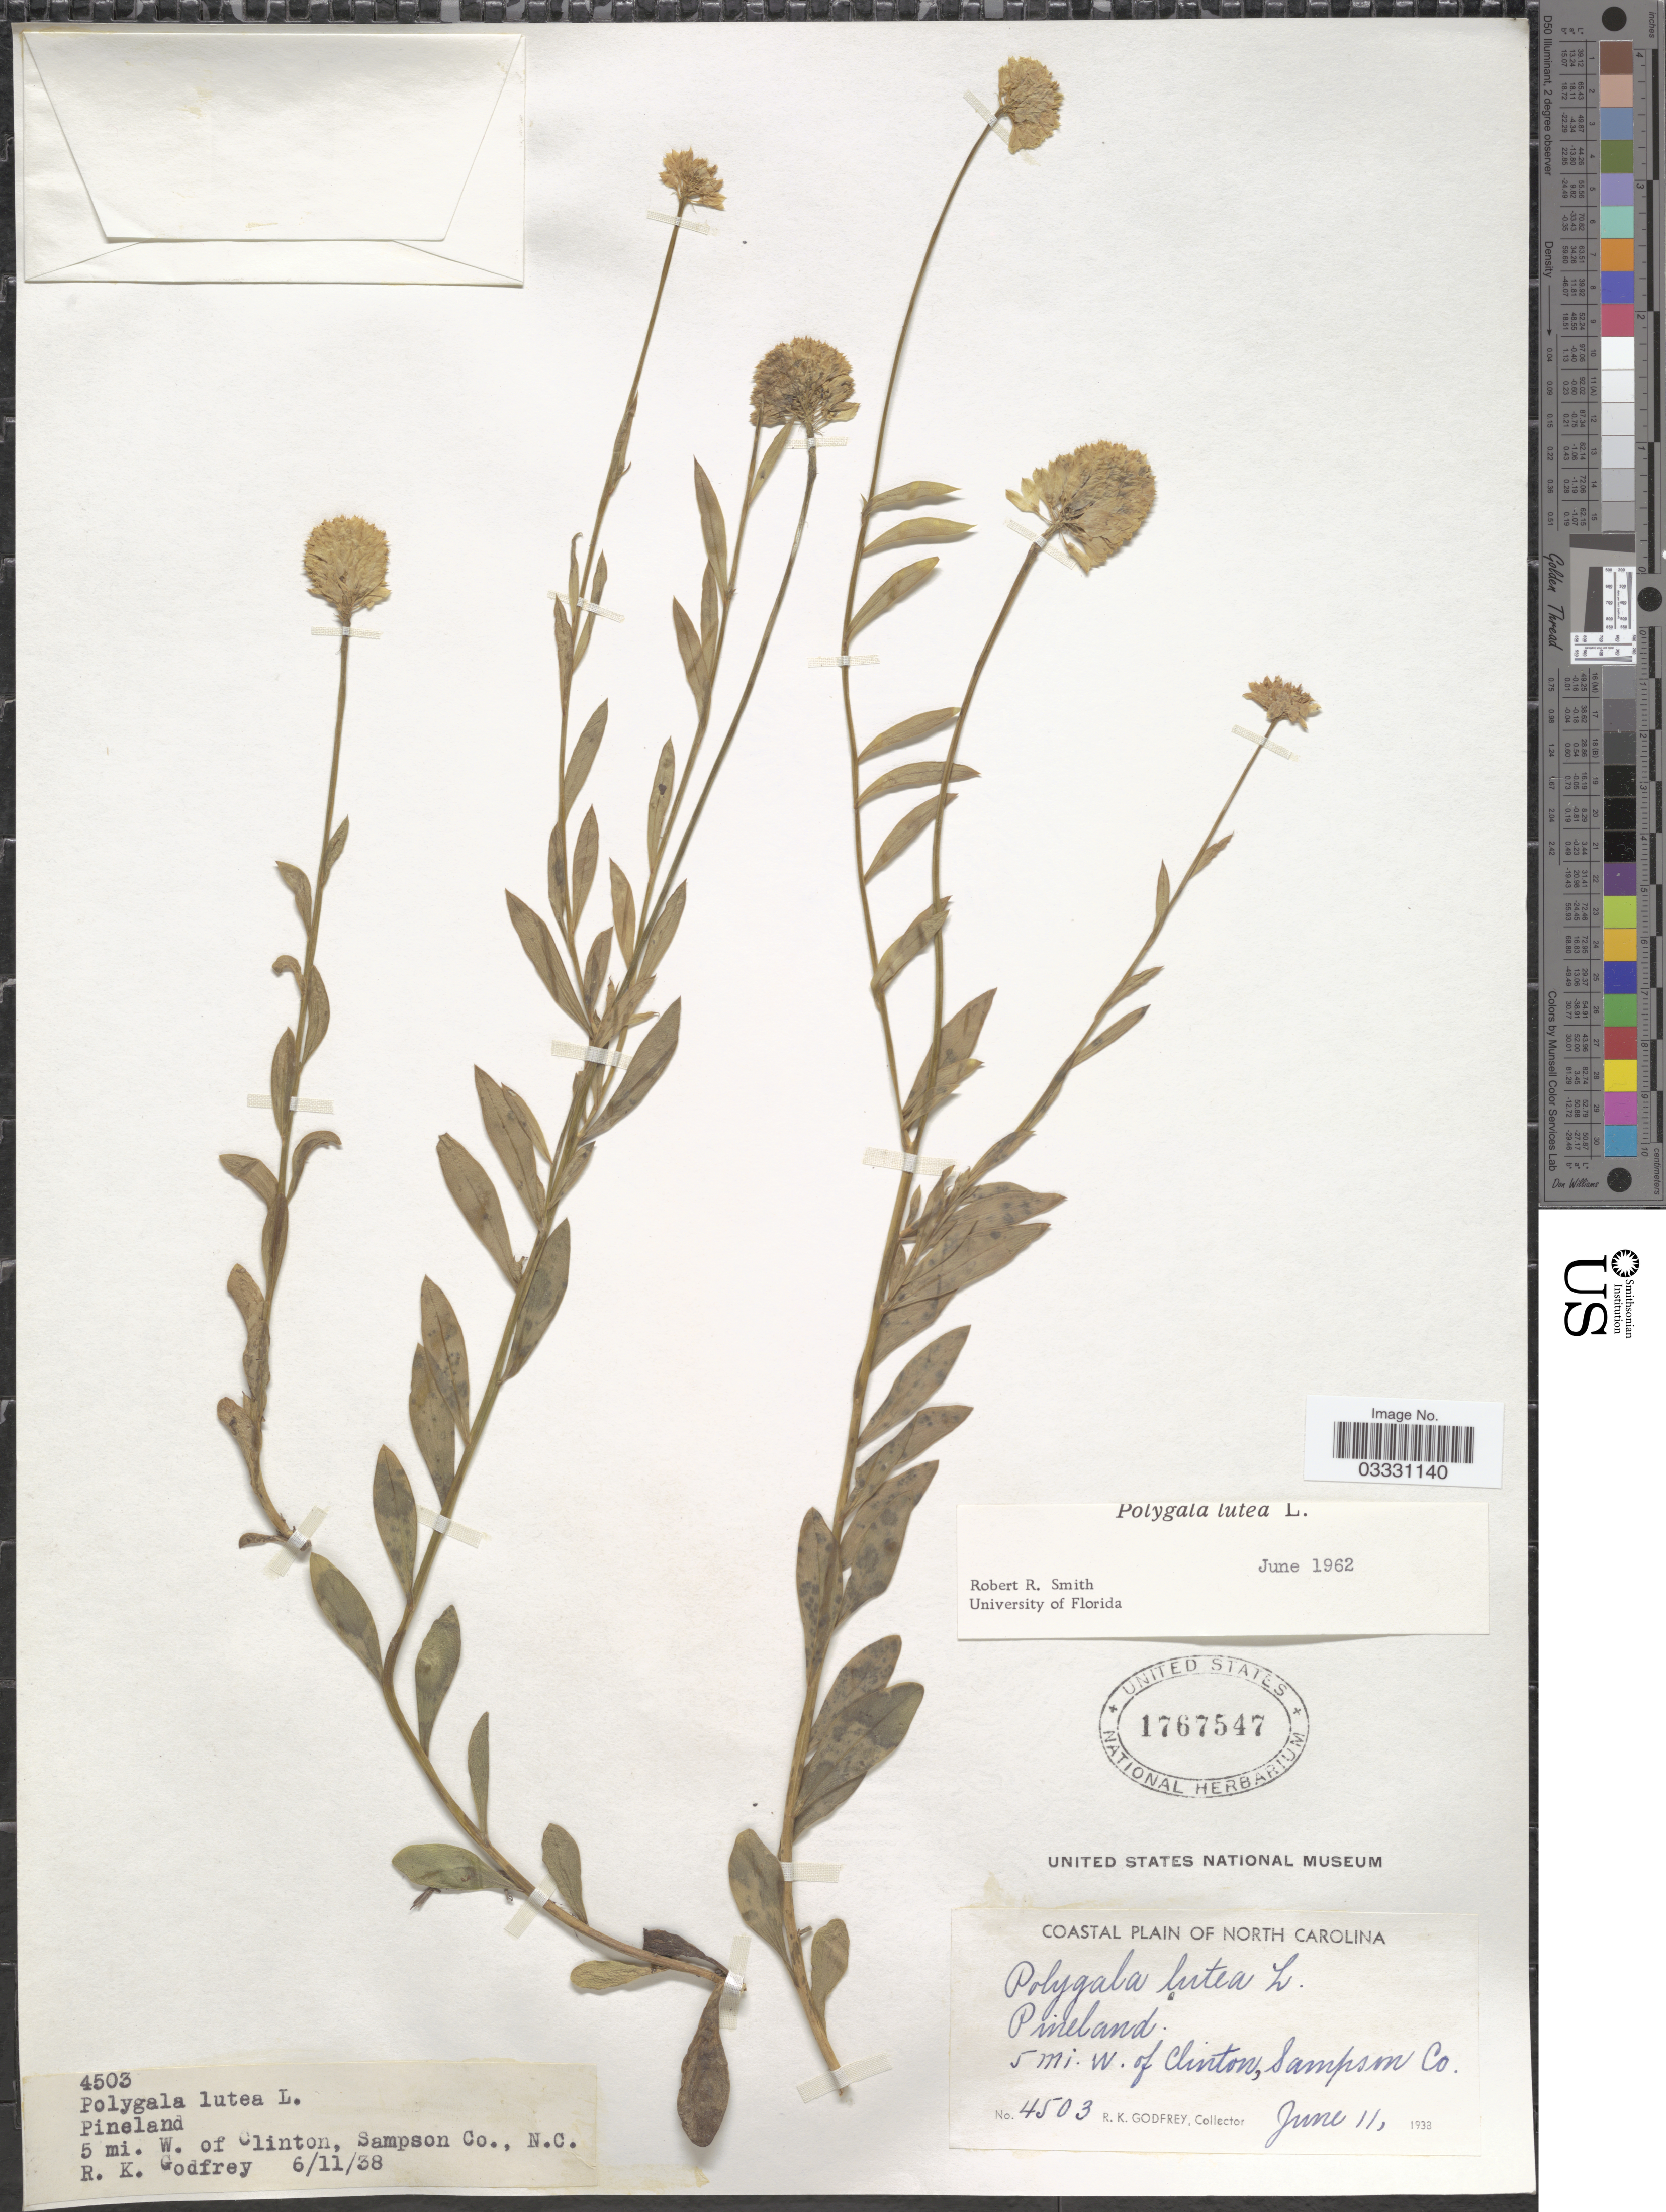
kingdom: Plantae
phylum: Tracheophyta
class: Magnoliopsida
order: Fabales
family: Polygalaceae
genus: Polygala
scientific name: Polygala lutea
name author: L.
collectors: R. K. Godfrey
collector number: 4503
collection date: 1938-06-11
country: United States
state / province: North Carolina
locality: Coastal plain of North Carolina. Pineland, 5 mi. W. of Clinton, Sampson Co.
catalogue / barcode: US 1767547